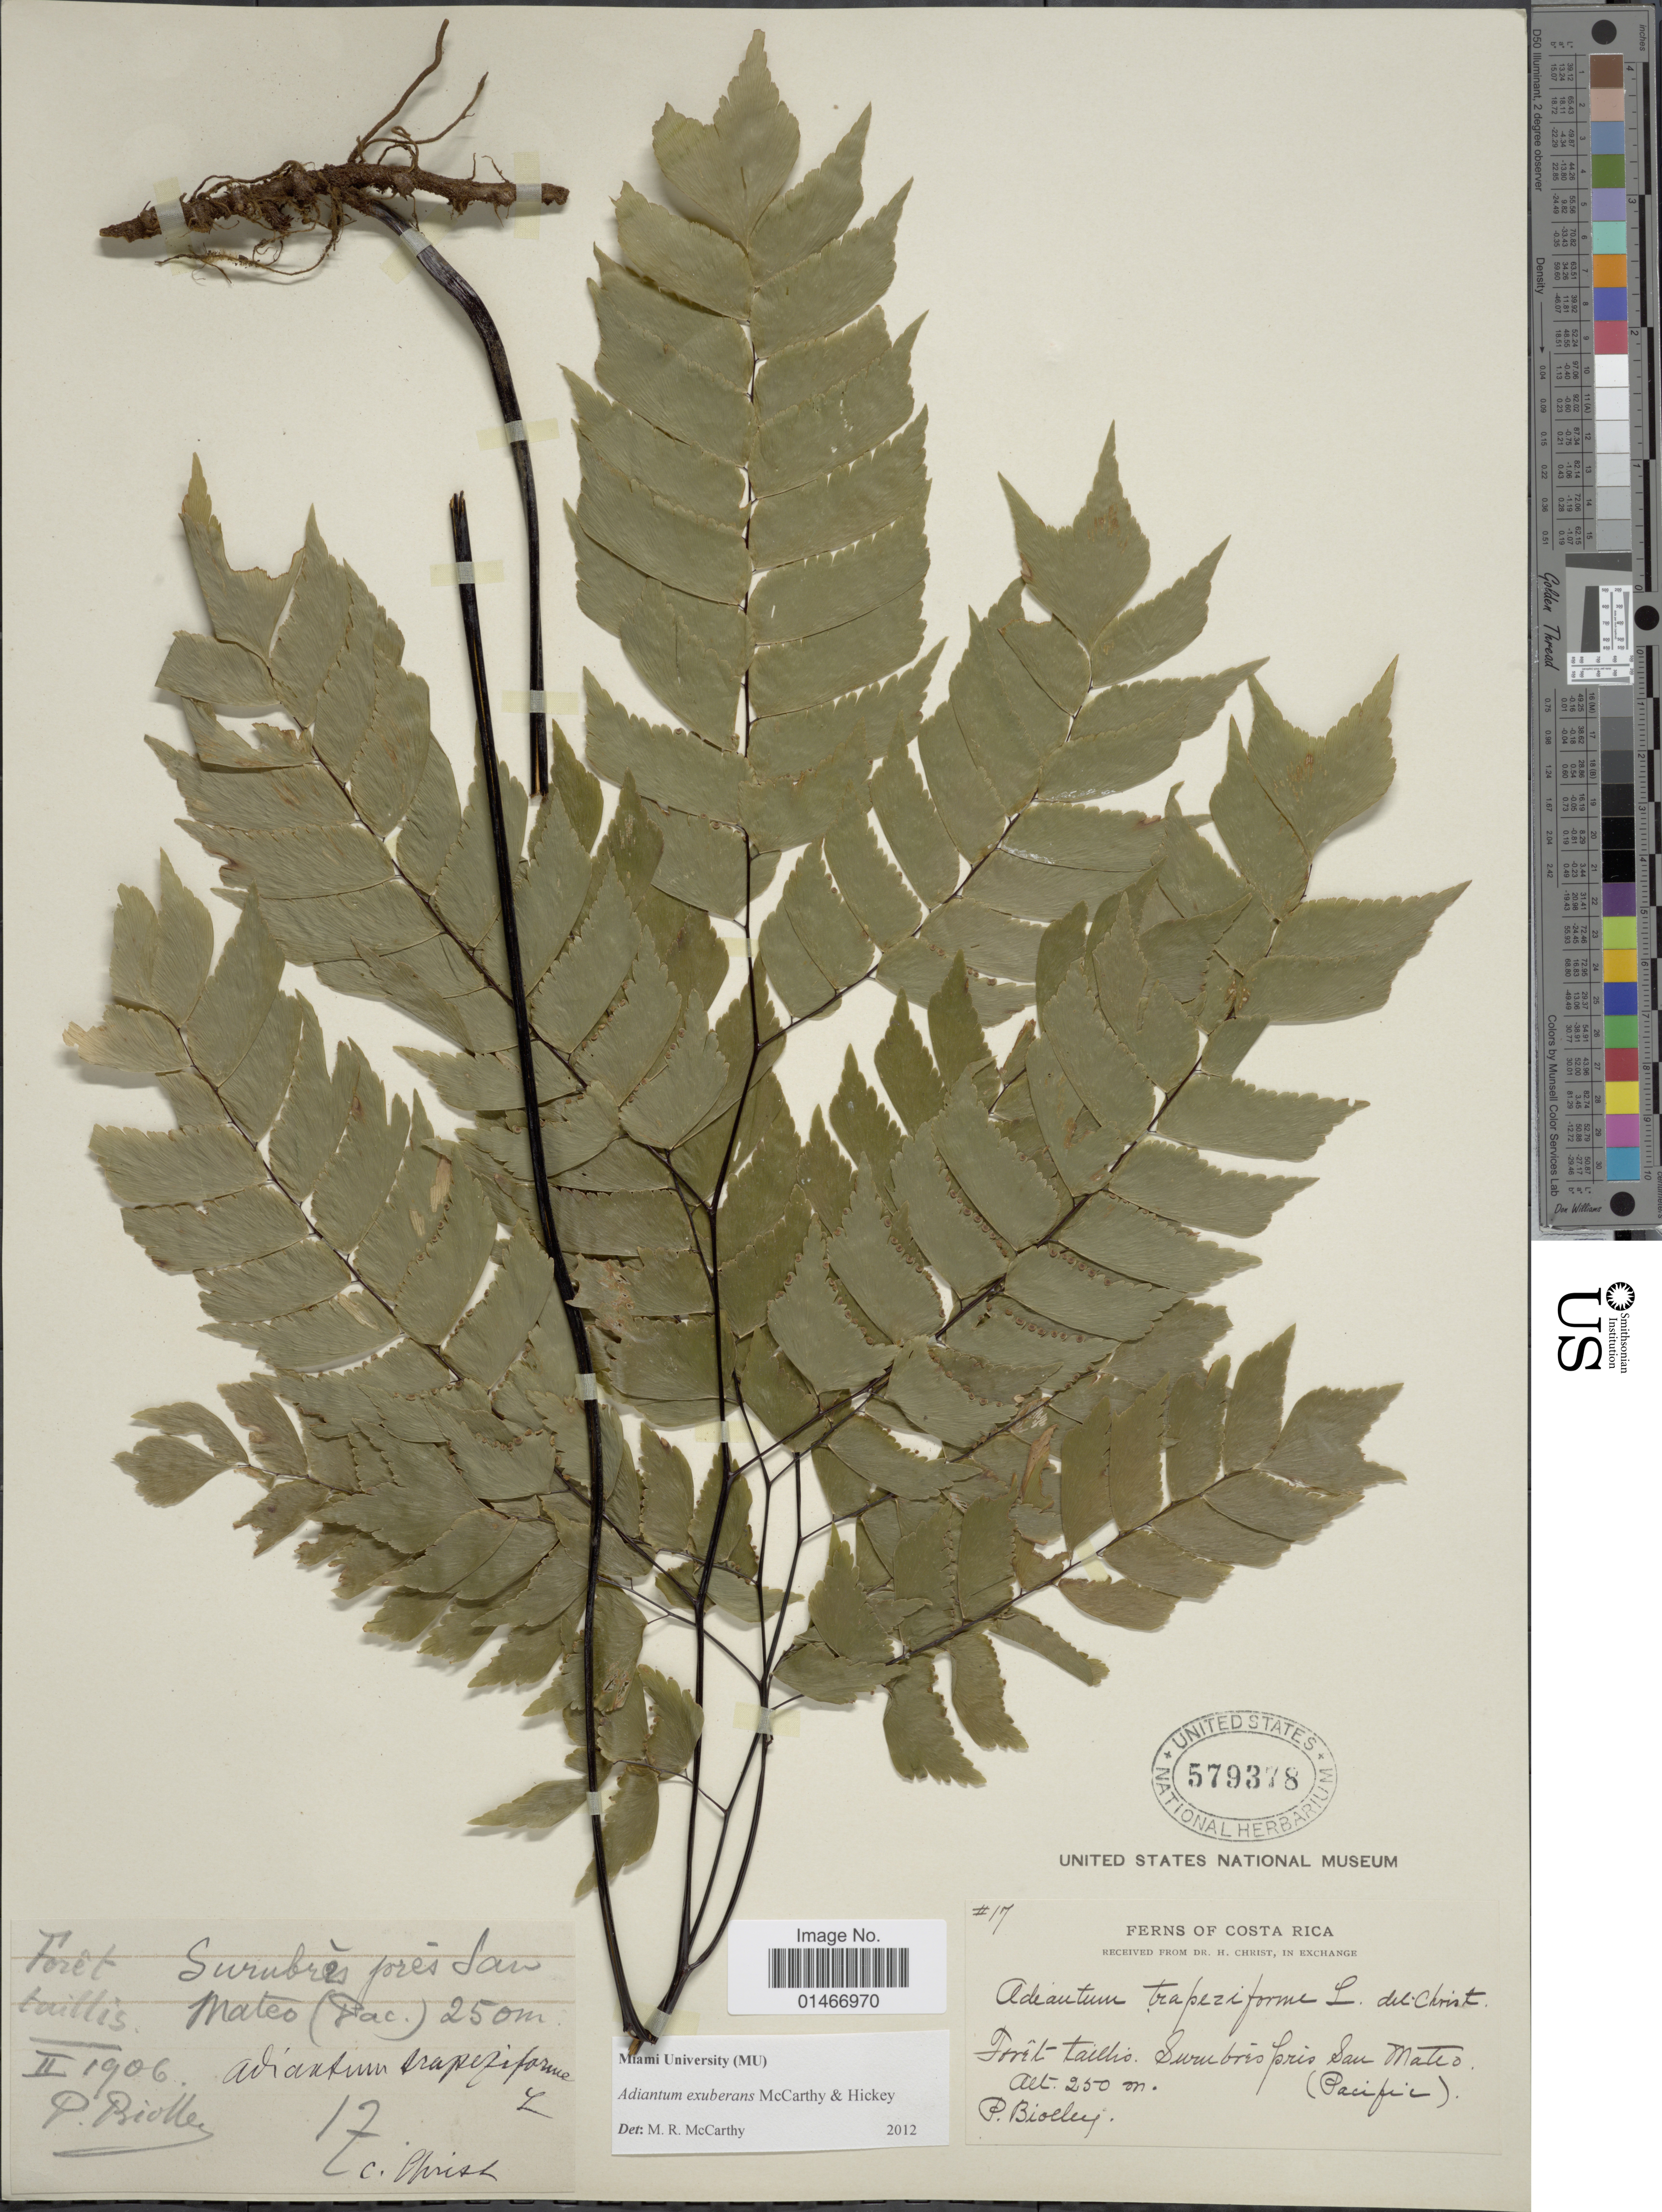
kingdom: Plantae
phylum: Tracheophyta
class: Polypodiopsida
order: Polypodiales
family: Pteridaceae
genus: Adiantum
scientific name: Adiantum exuberans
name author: M.R. McCarthy & Hickey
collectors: P. Biolley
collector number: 17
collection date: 1906-02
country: Costa Rica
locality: Surubres pres San Mateo.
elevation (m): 250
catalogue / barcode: US 579378